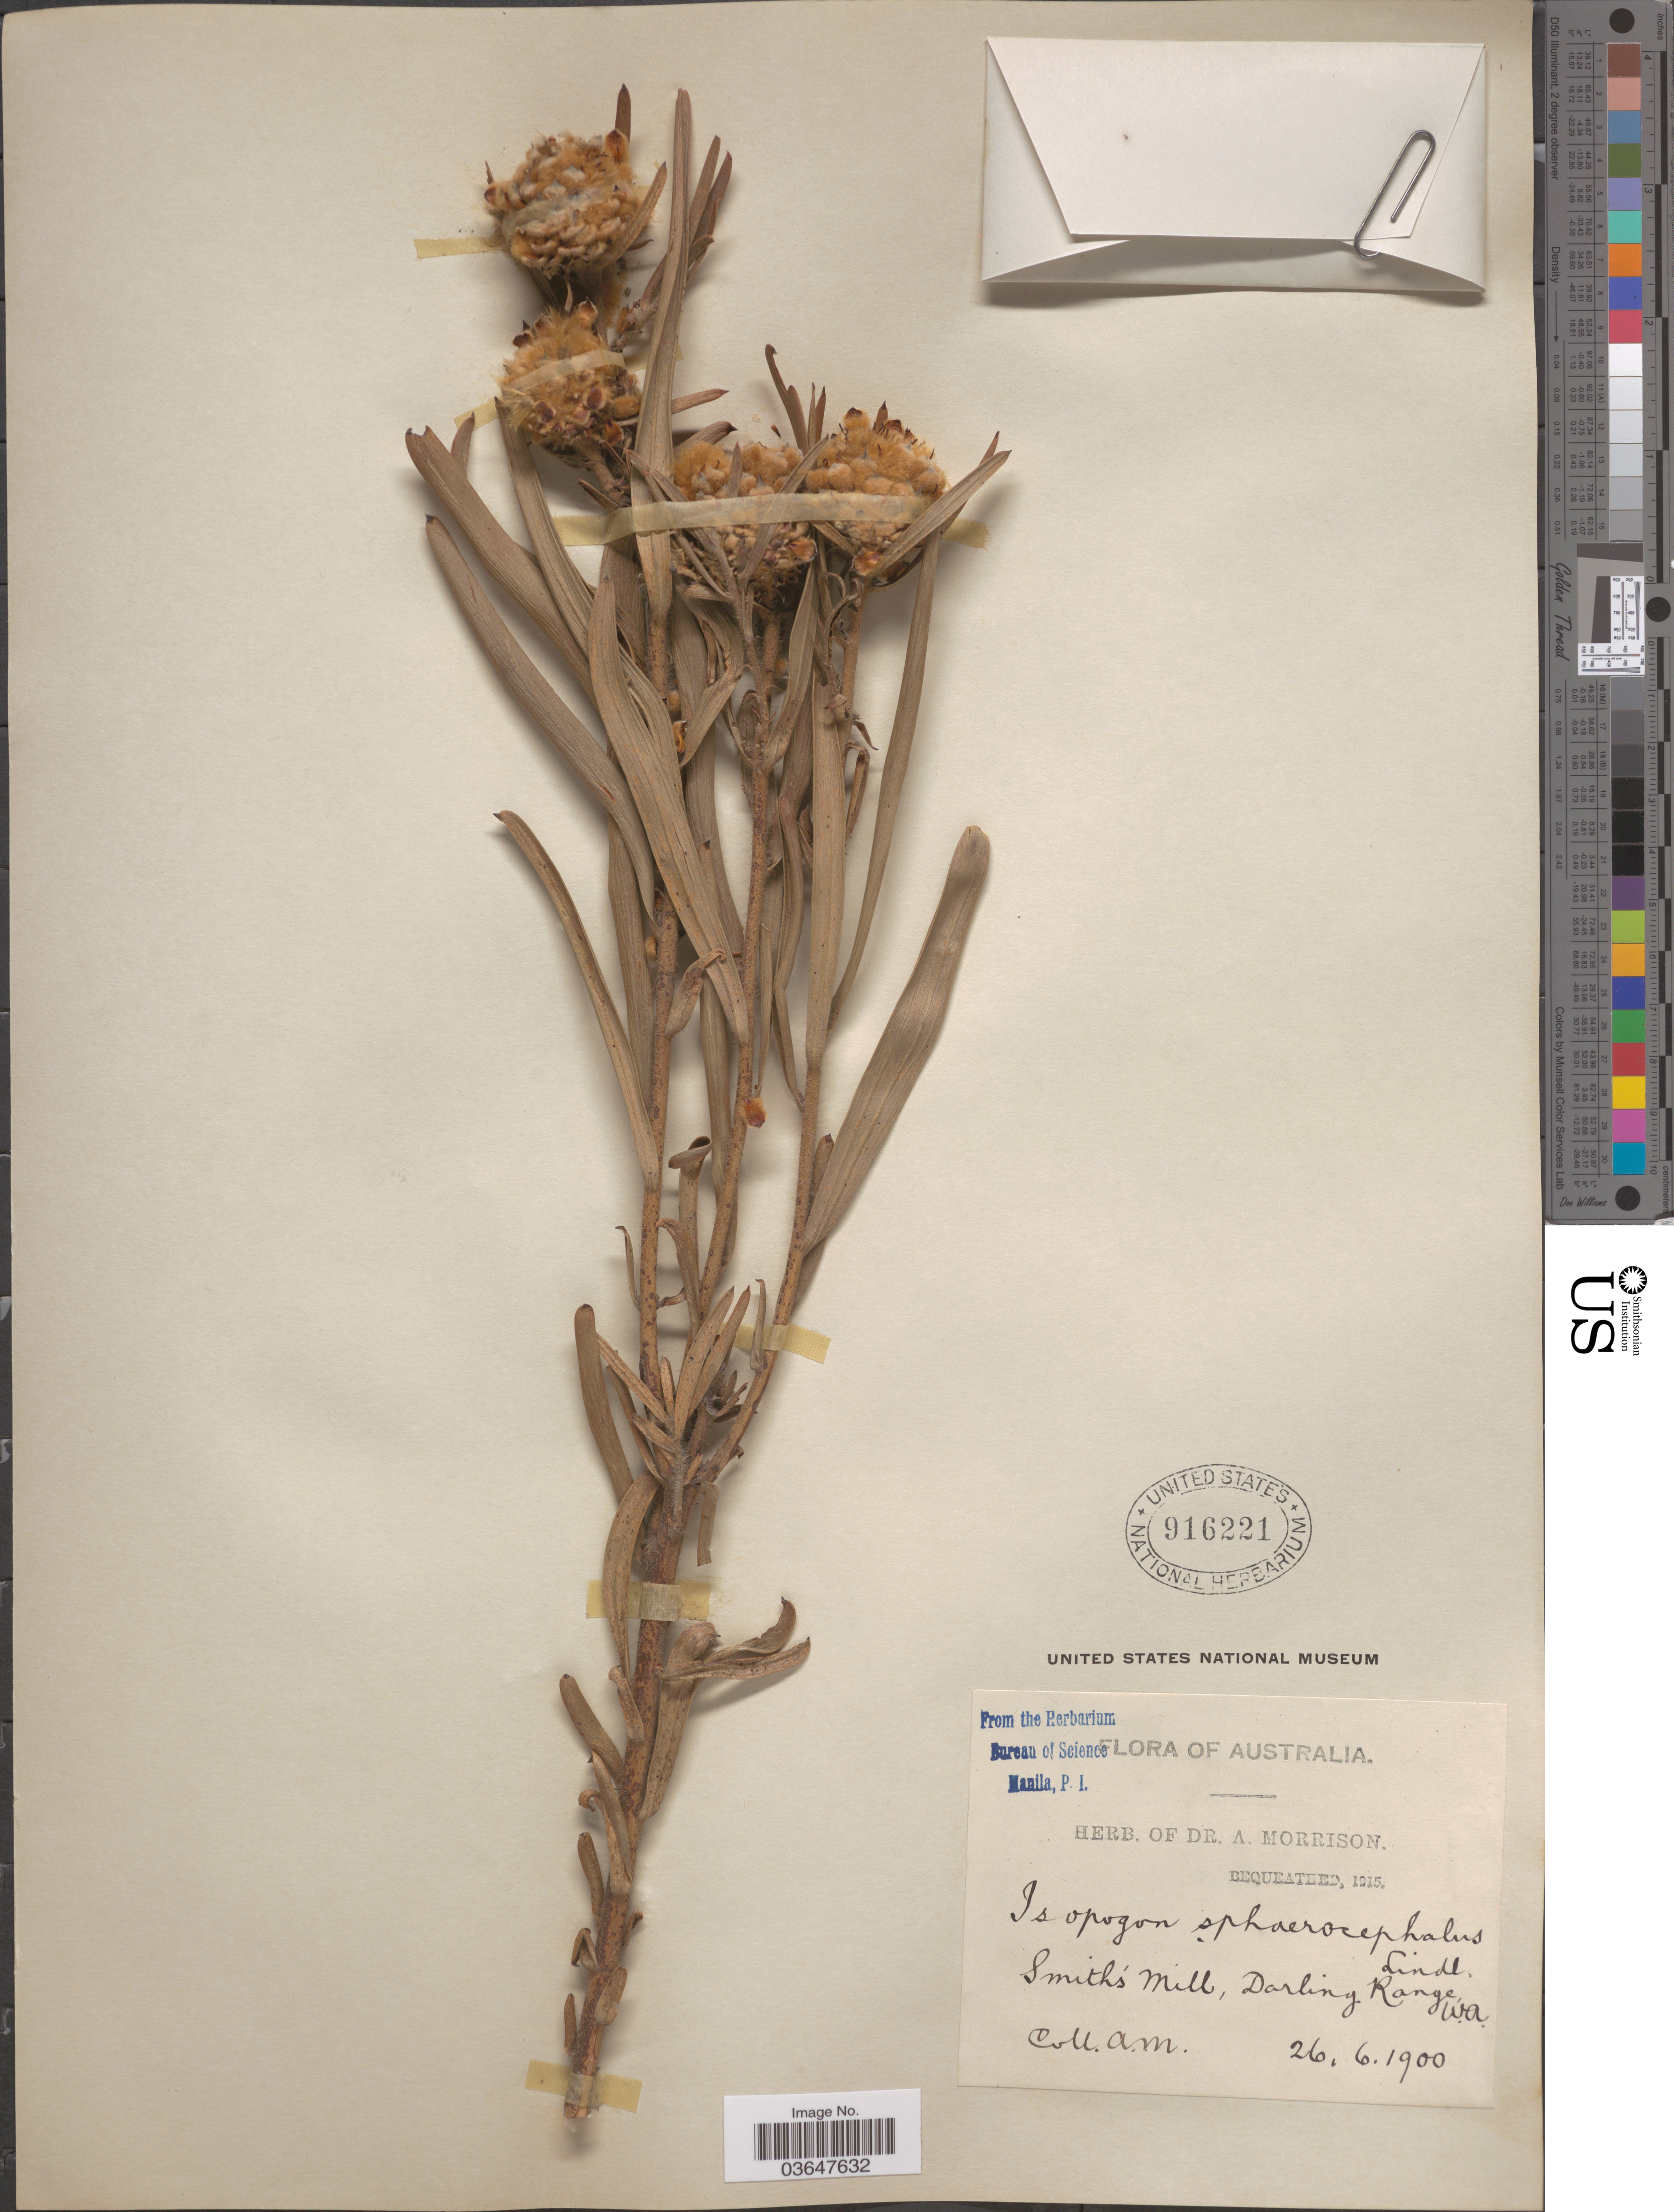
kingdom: Plantae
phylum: Tracheophyta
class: Magnoliopsida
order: Proteales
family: Proteaceae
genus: Isopogon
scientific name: Isopogon sphaerocephalus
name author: Lindl.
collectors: A. Morrison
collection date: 1900-06-26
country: Australia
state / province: Western Australia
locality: Smith's Mill, Darling Range, W.A.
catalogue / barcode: US 916221